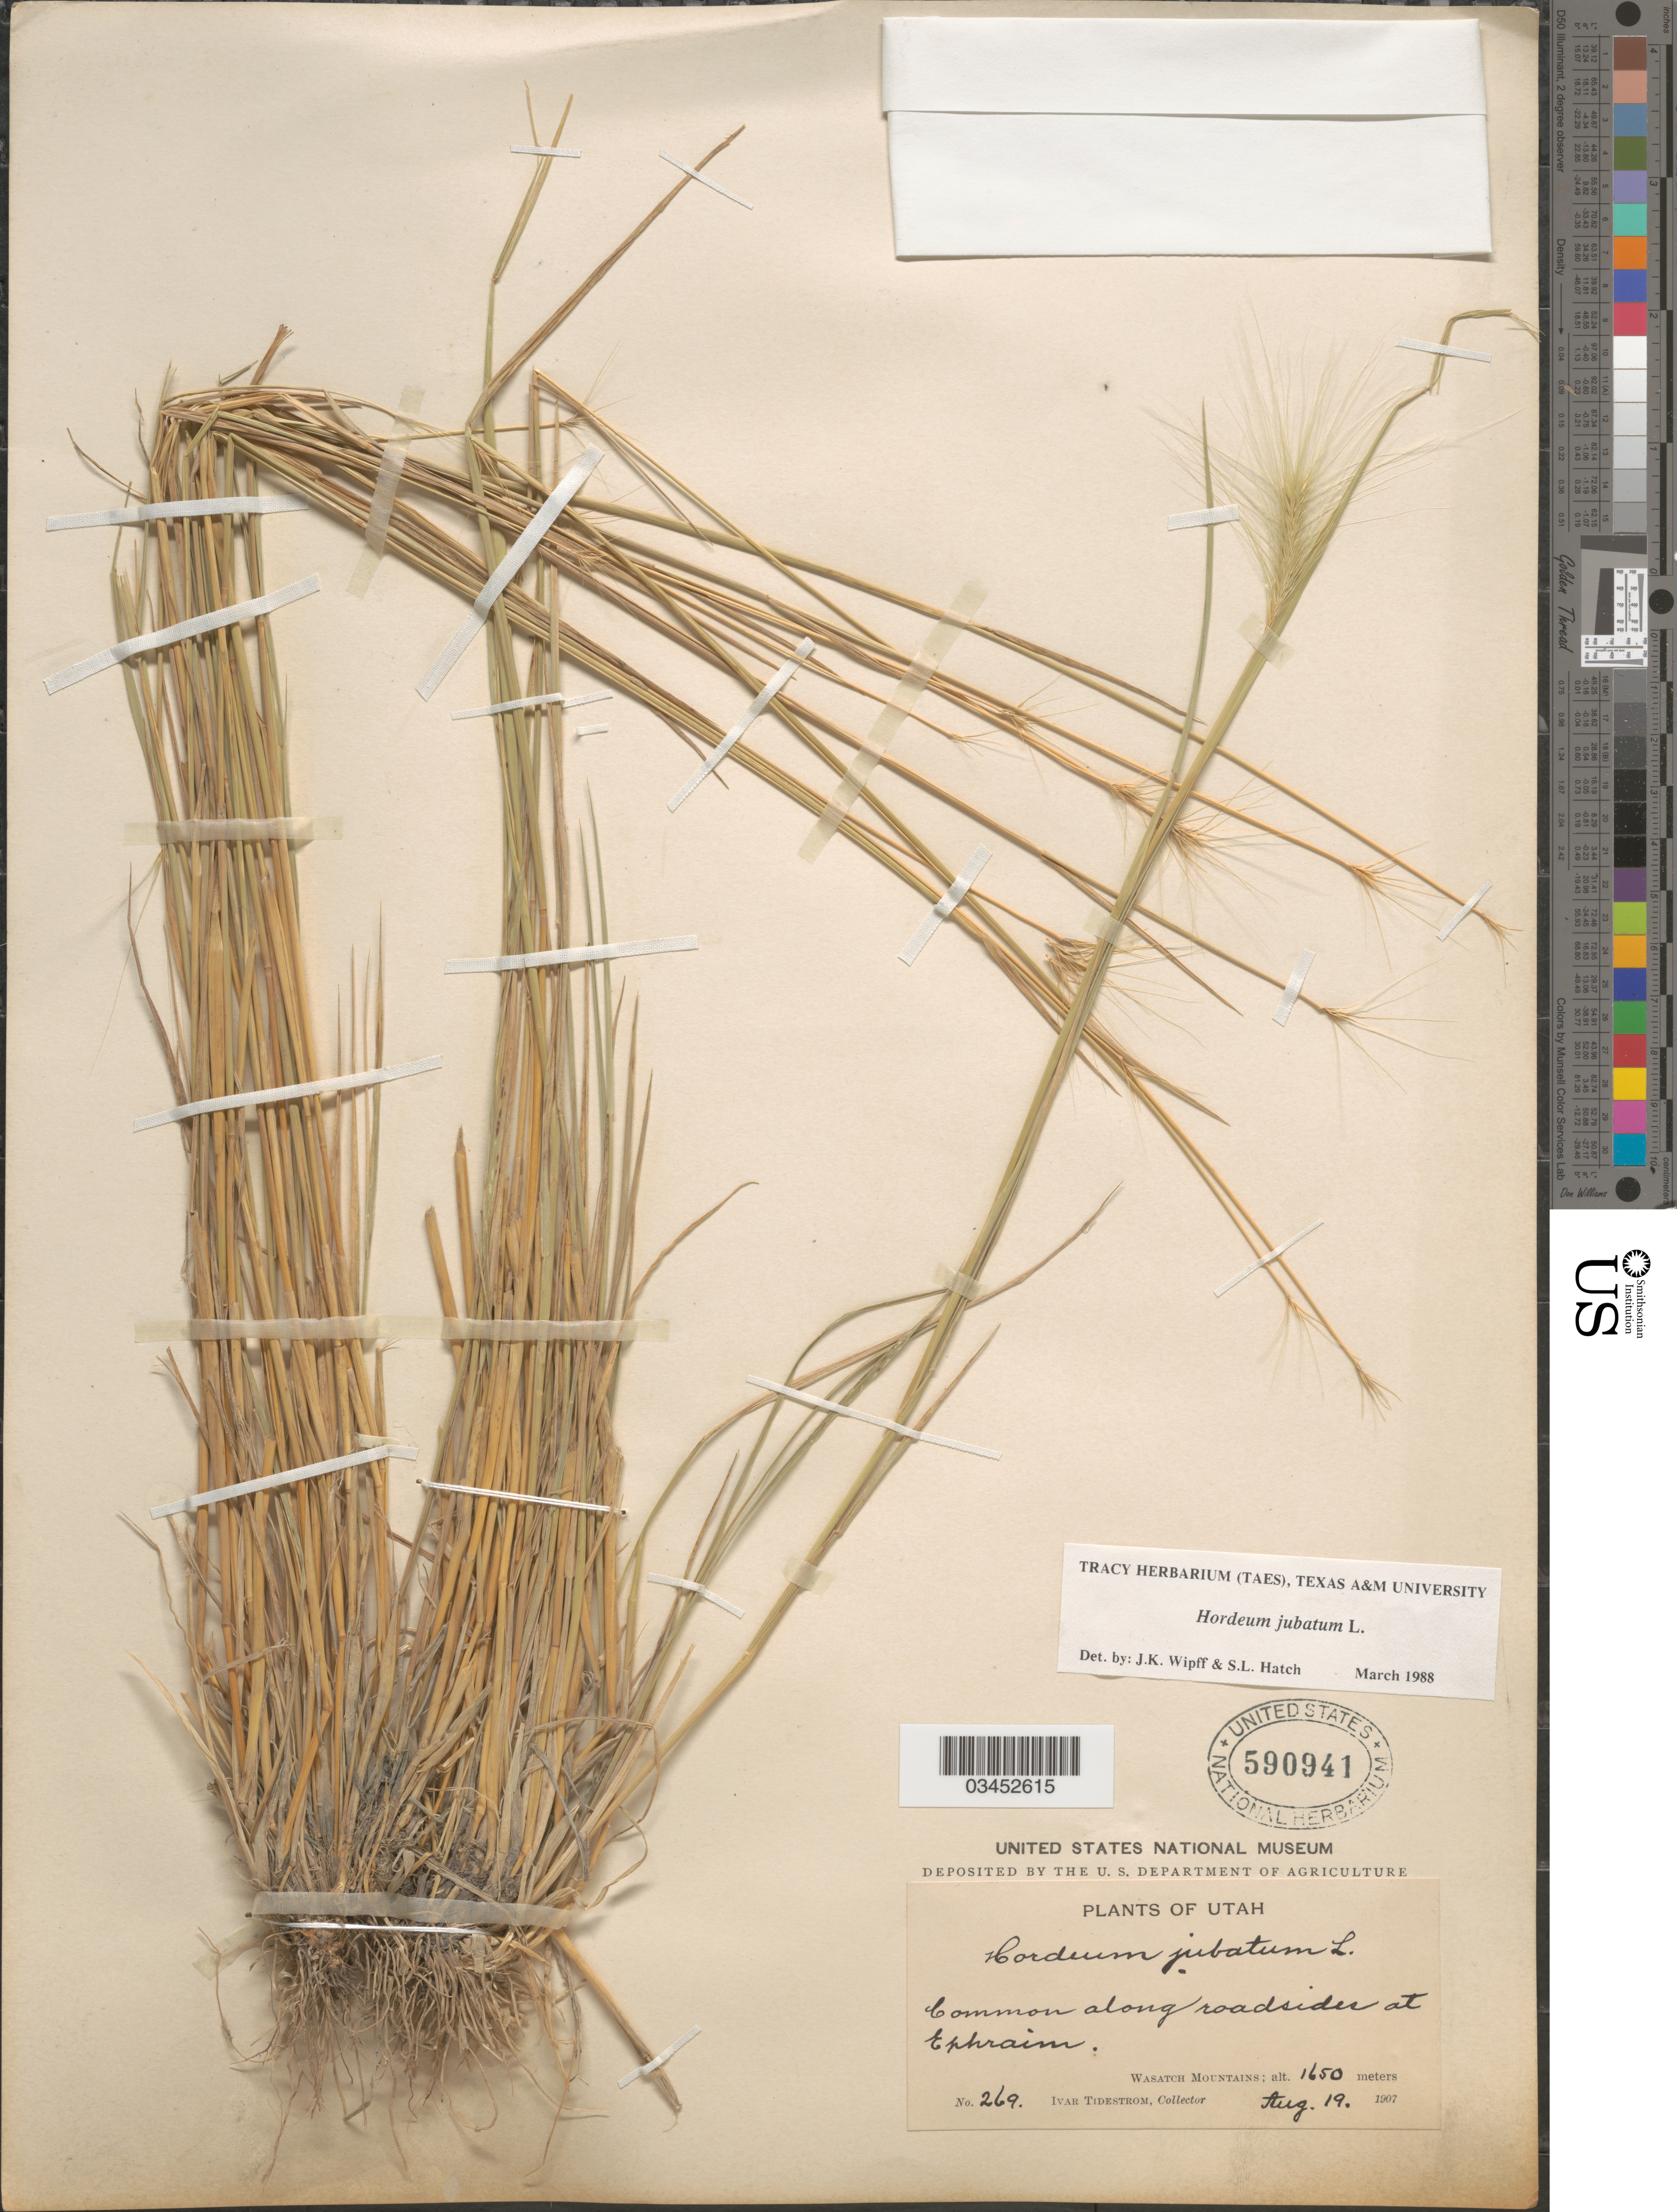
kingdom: Plantae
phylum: Tracheophyta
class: Liliopsida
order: Poales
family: Poaceae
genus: Hordeum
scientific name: Hordeum jubatum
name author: L.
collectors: I. F. Tidestrom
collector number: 269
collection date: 1907-08-19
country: United States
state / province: Utah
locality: Common along roadsides at Ephraim. Wasatch Mountains.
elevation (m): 1650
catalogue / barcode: US 590941